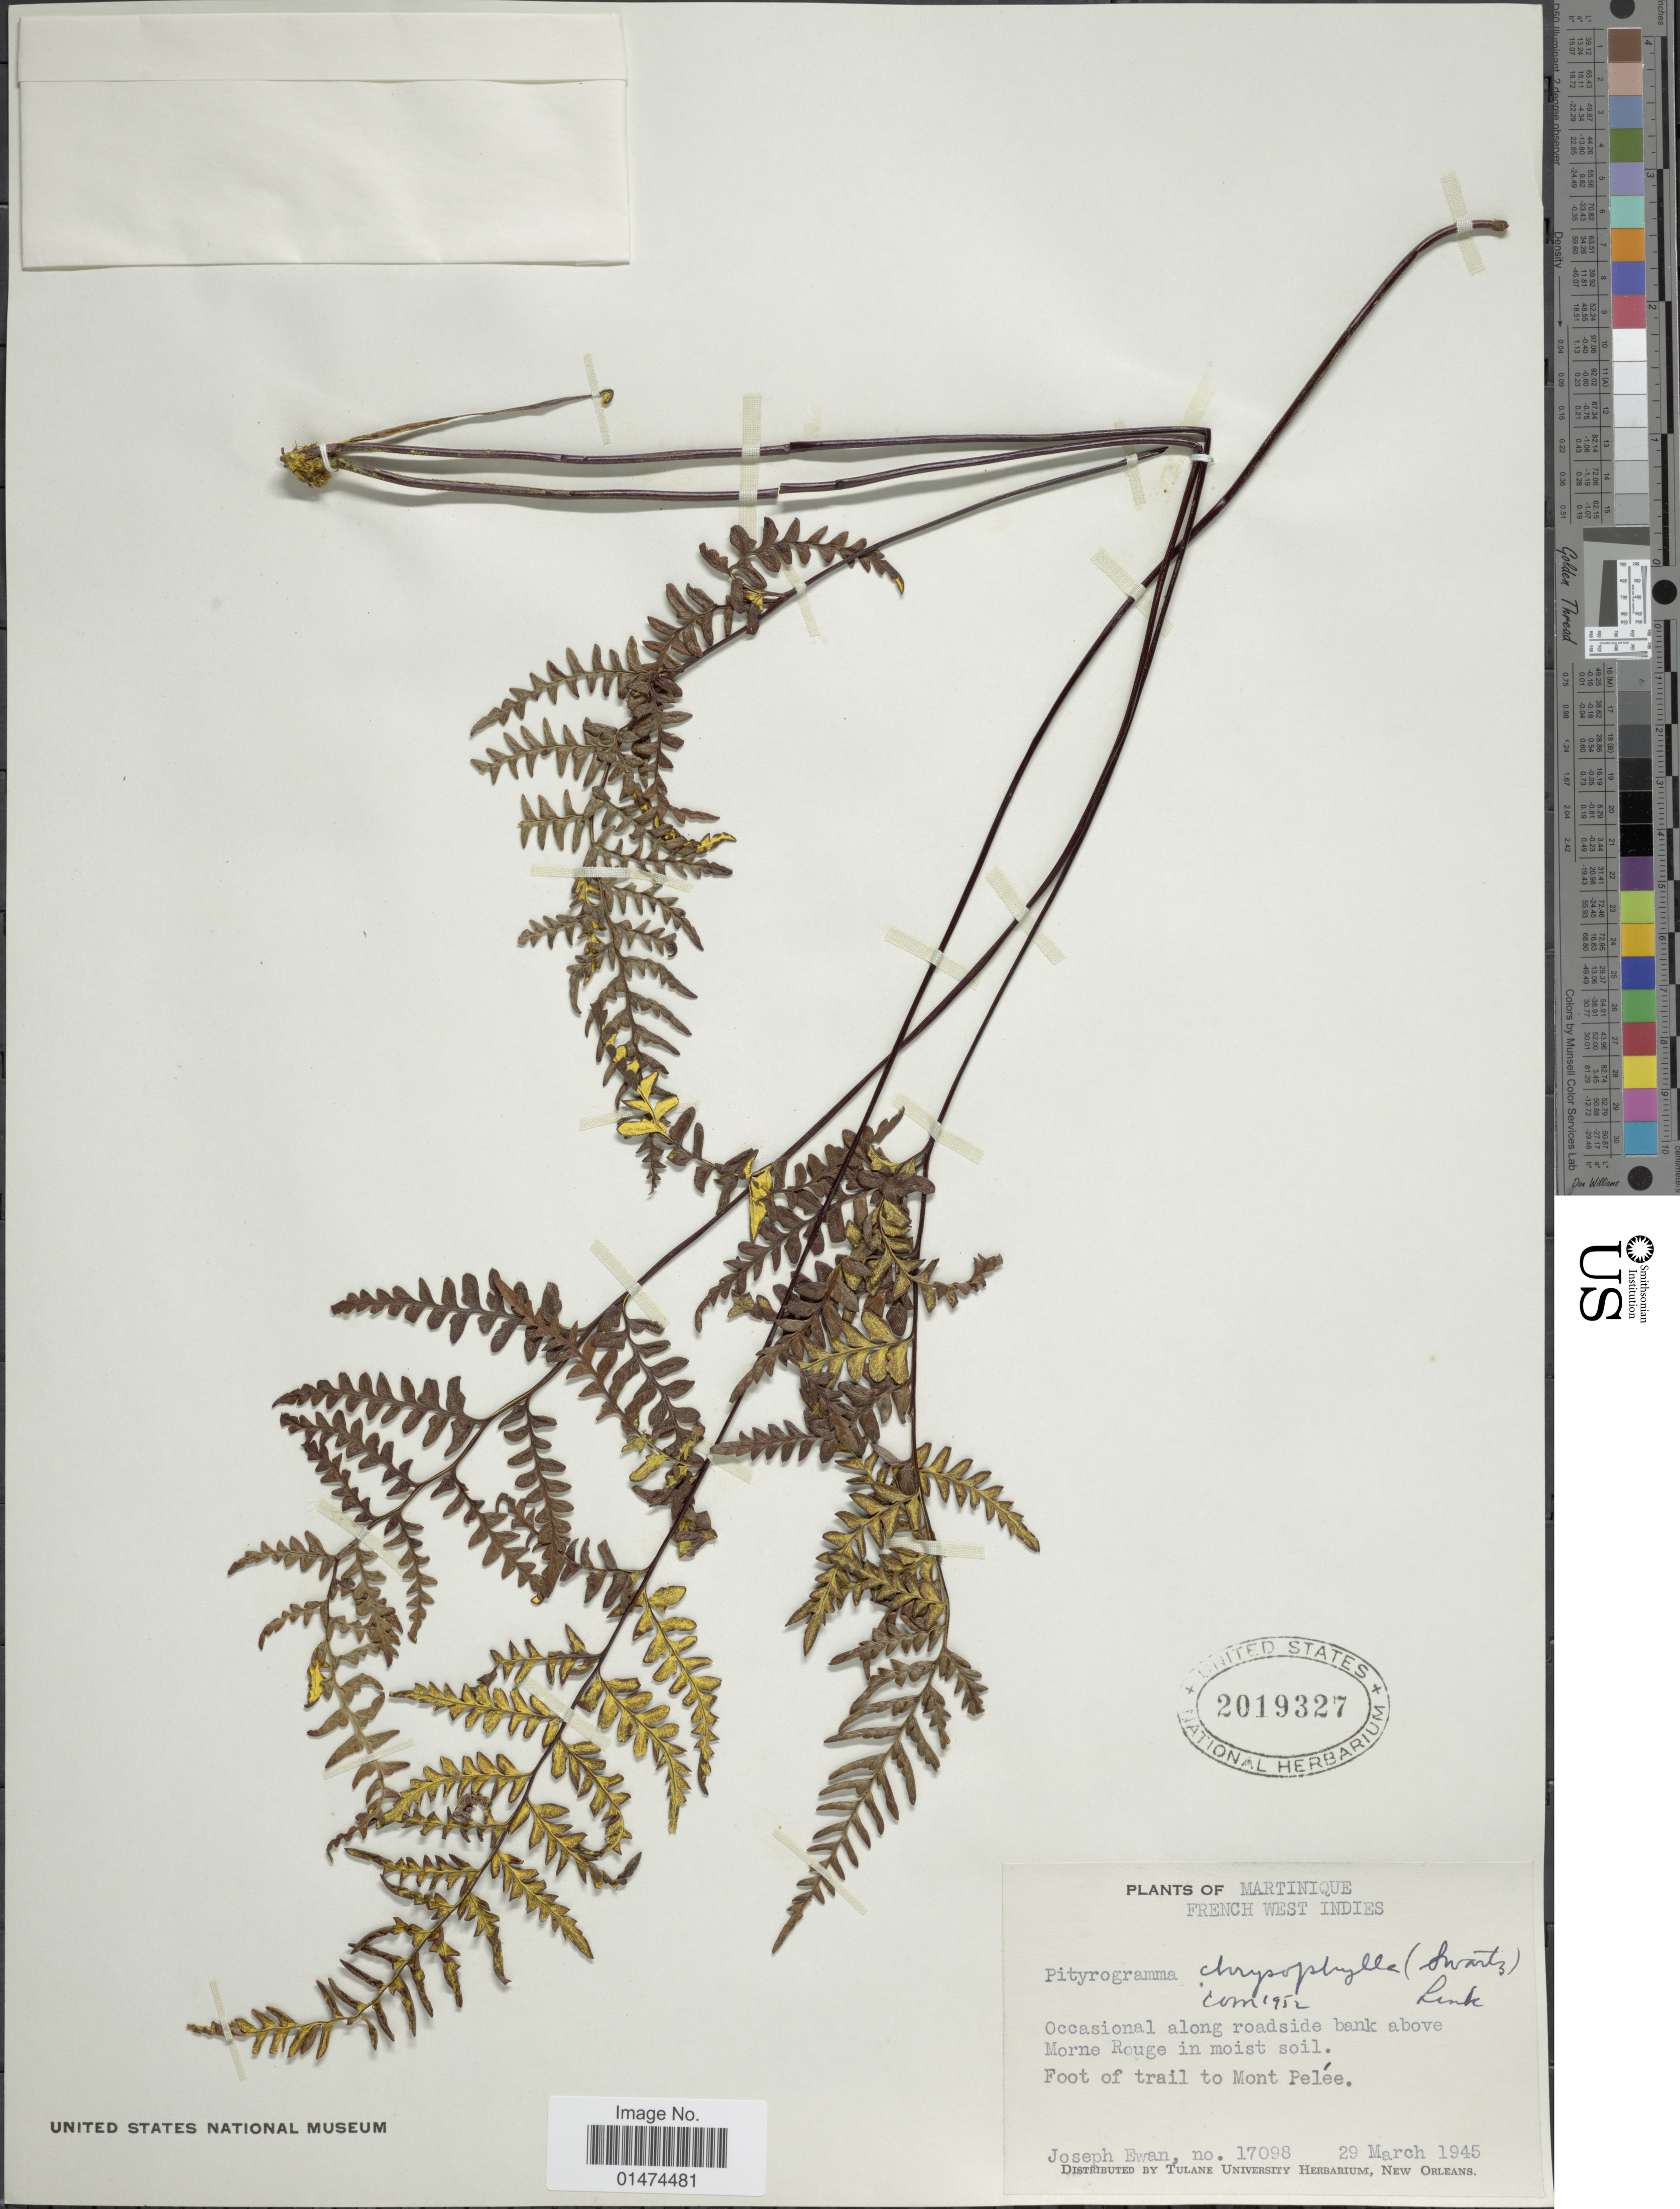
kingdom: Plantae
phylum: Tracheophyta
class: Polypodiopsida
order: Polypodiales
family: Pteridaceae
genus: Pityrogramma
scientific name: Pityrogramma chrysophylla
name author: (Sw.) Link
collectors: J. A. Ewan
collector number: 17098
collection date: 1945-03-29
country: Martinique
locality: French West Indies, Foot of trail to mont Pelee.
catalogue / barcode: US 2019327